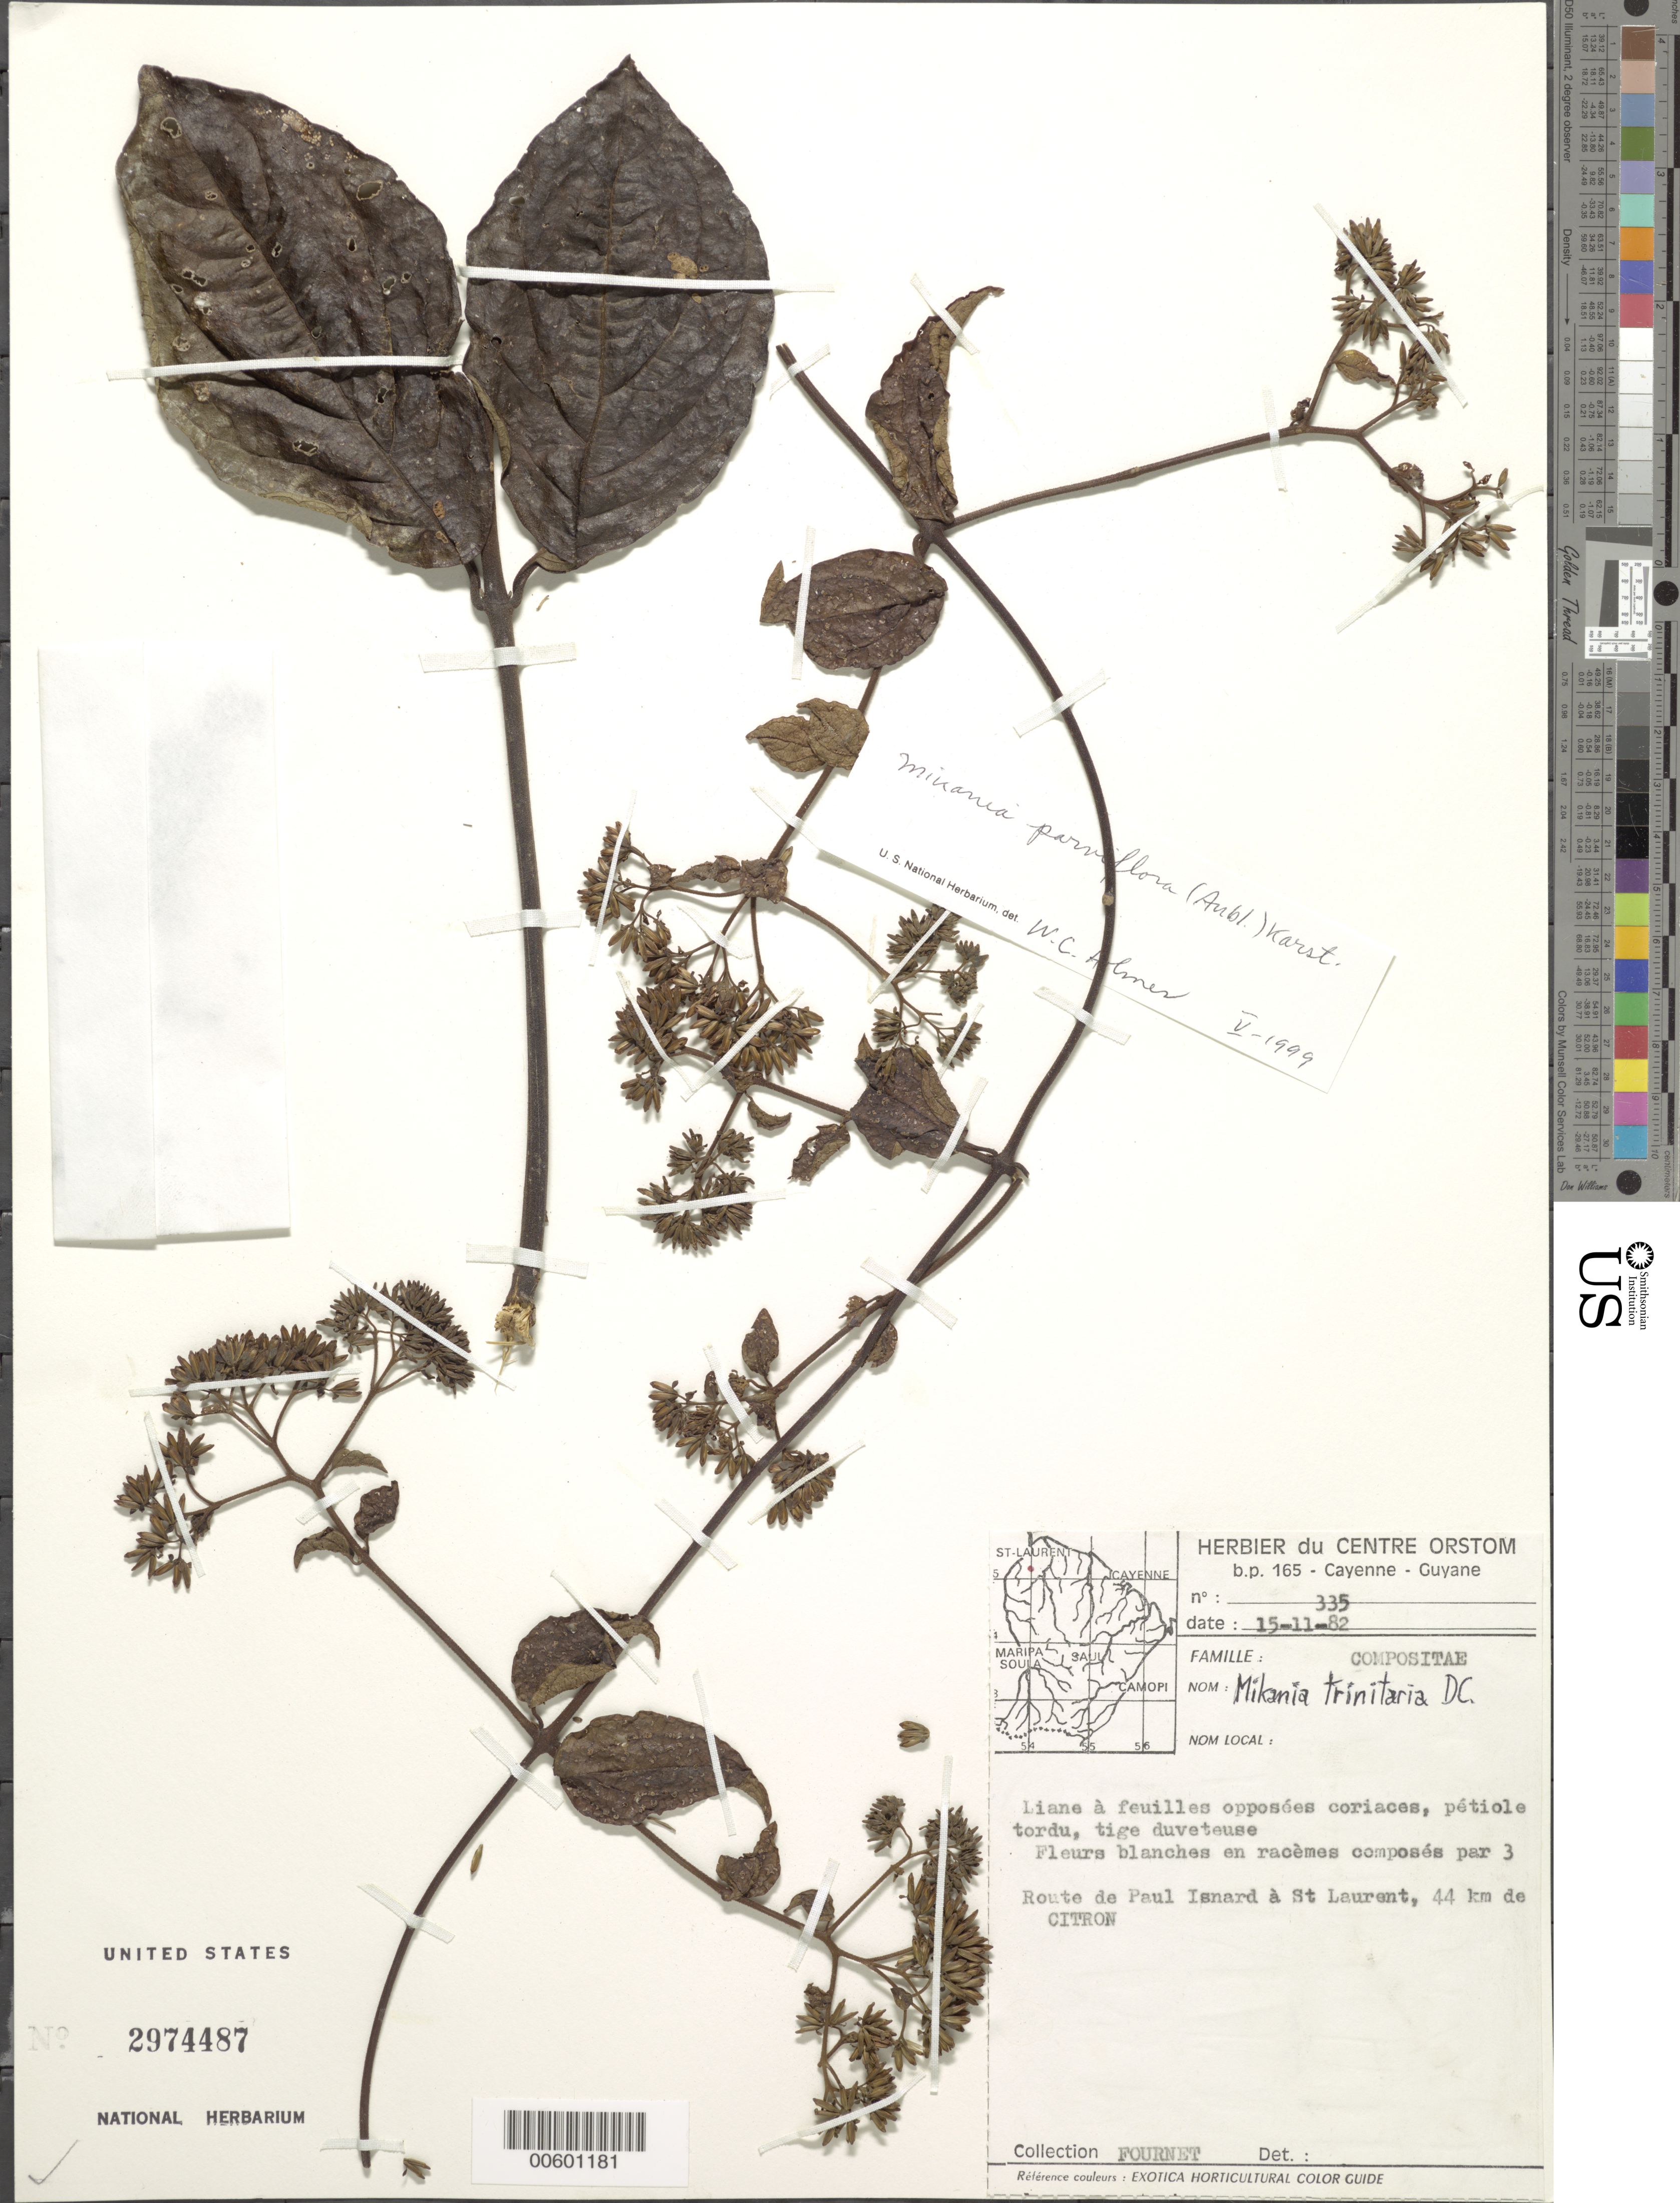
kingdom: Plantae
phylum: Tracheophyta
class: Magnoliopsida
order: Asterales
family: Asteraceae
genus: Mikania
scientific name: Mikania parviflora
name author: (Aubl.) H. Karst.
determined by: Holmes, W. C.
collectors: A. Fournet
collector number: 335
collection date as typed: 15-Nov-82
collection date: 1982-11-15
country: French Guiana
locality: Route de Paul Isnard, at St. Laurent, 44 km de Citron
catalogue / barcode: US 2974487